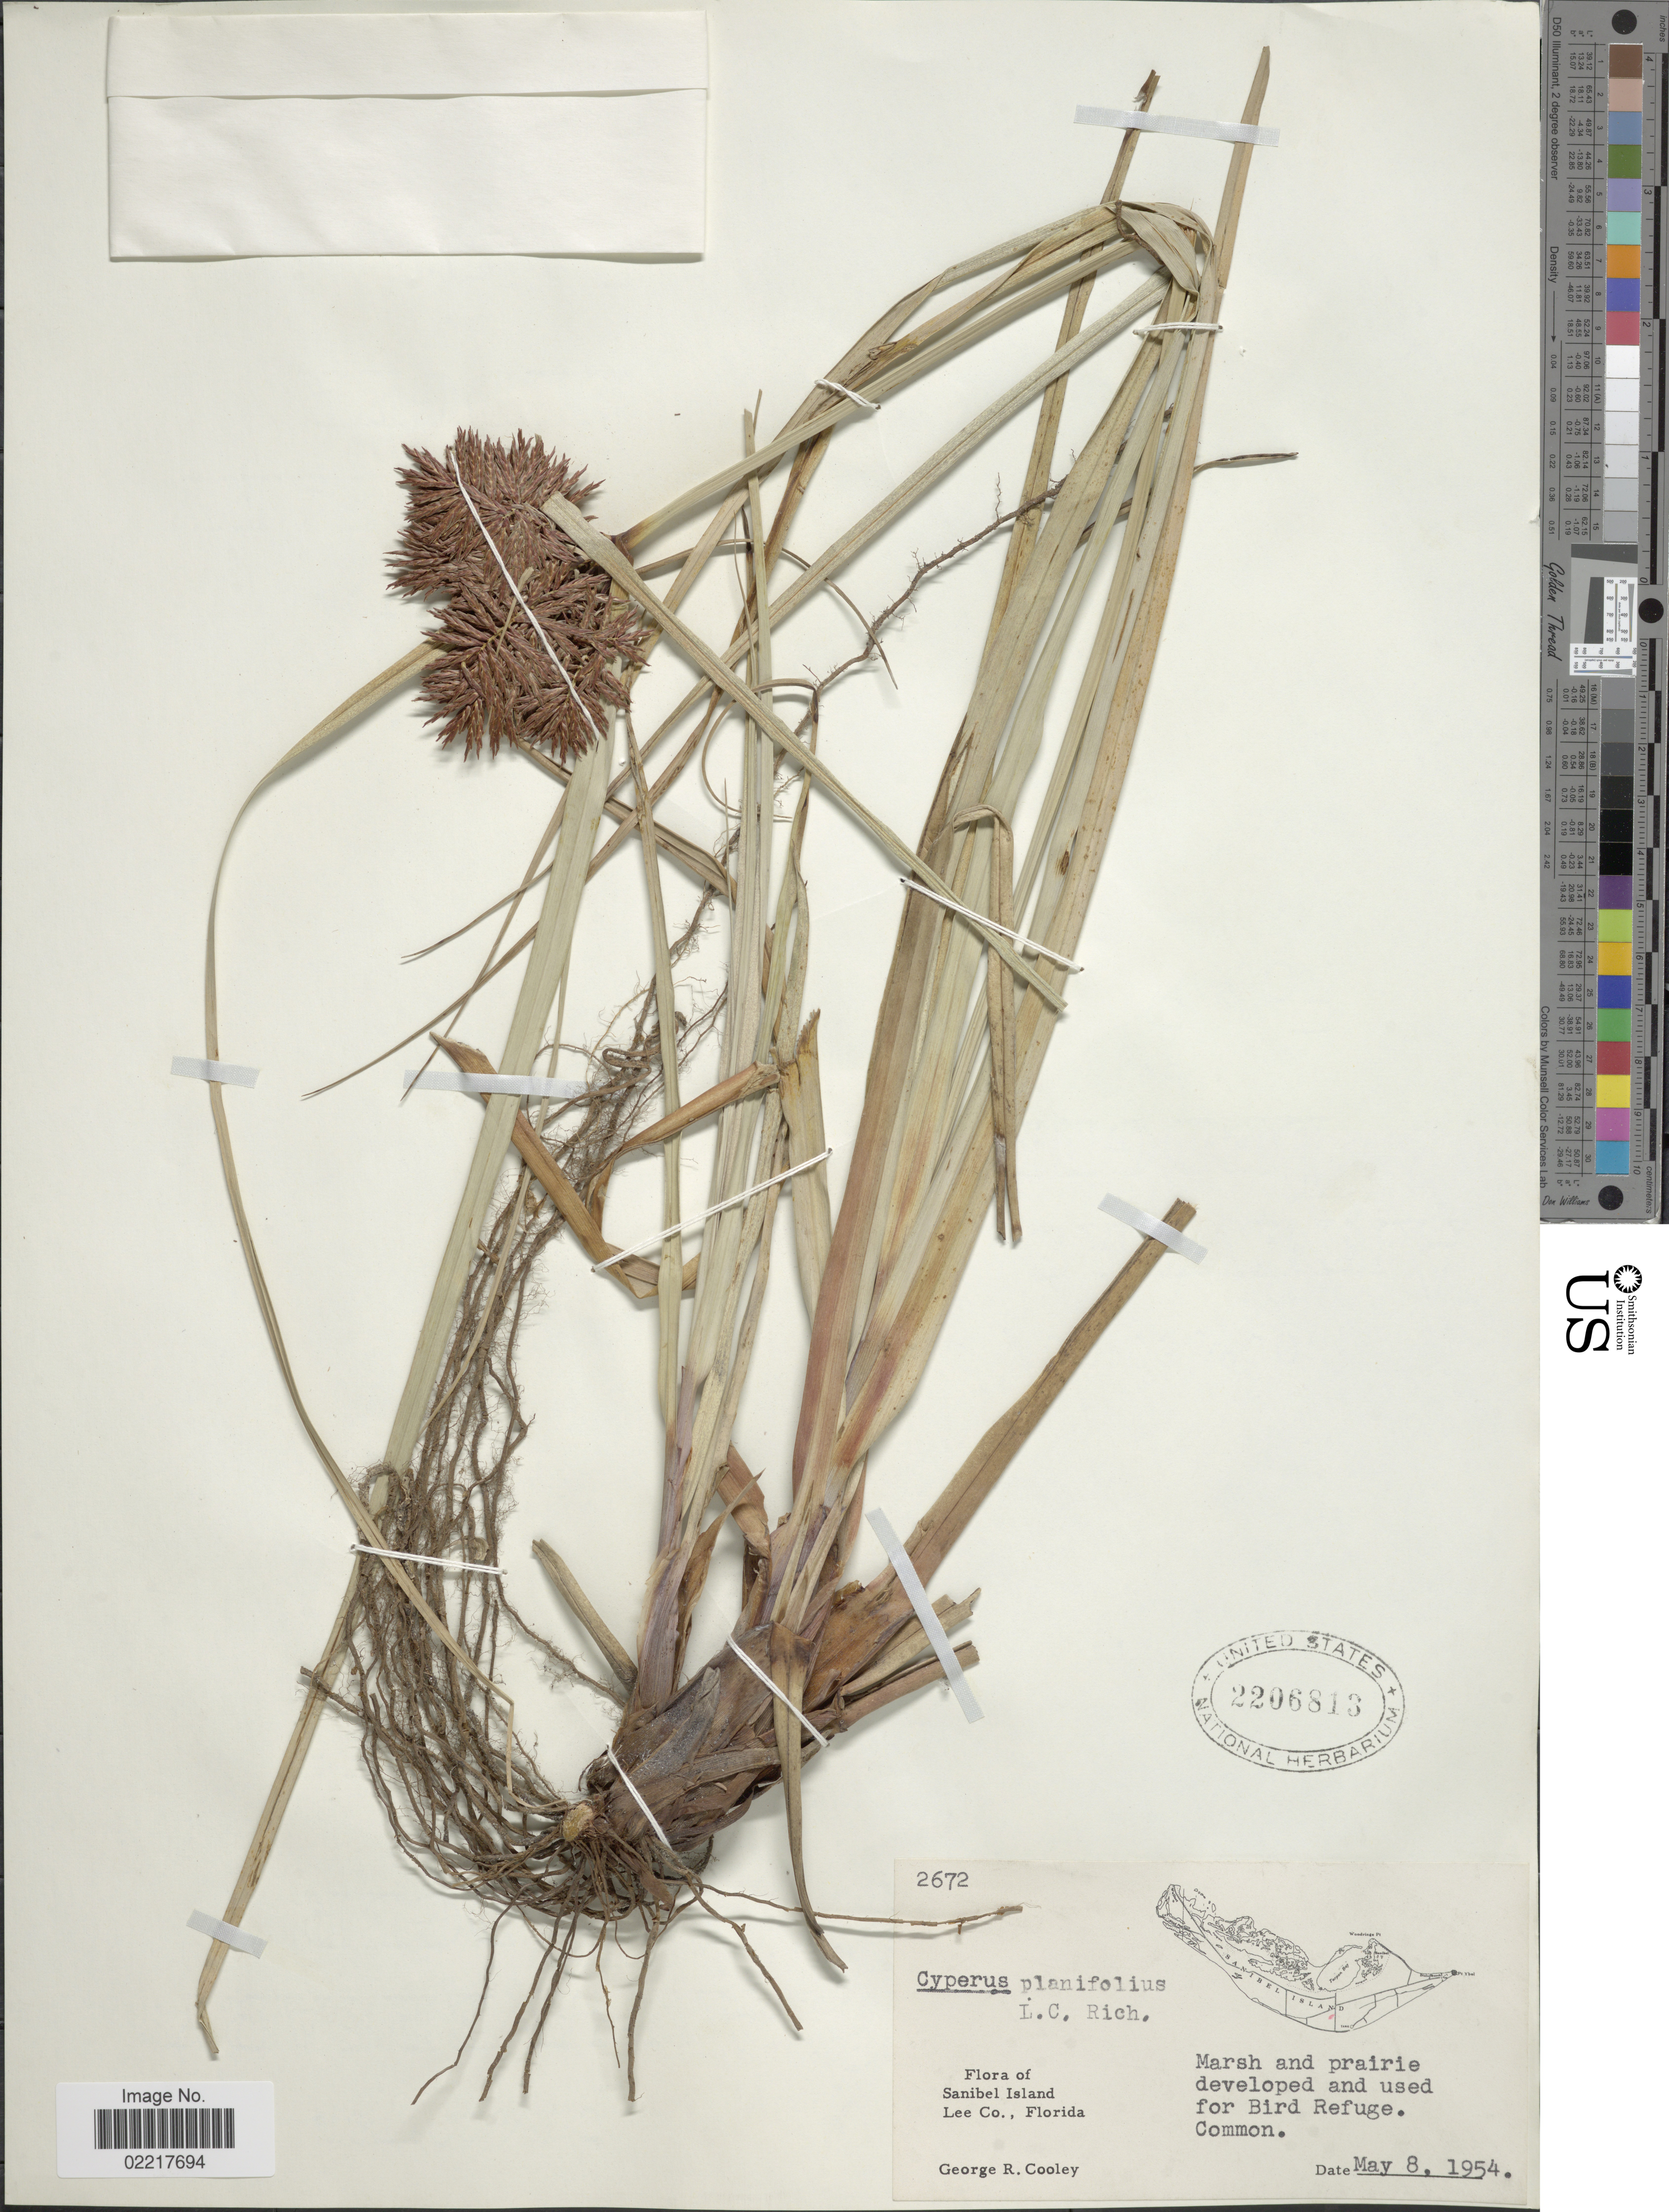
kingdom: Plantae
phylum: Tracheophyta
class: Liliopsida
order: Poales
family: Cyperaceae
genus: Cyperus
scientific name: Cyperus planifolius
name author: Rich.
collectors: G. R. Cooley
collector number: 2672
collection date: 1954-05-08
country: United States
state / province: Florida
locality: Sanibel Island, Lee Co.. Used for Bird Refuge [unsure placement]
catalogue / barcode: US 2206813